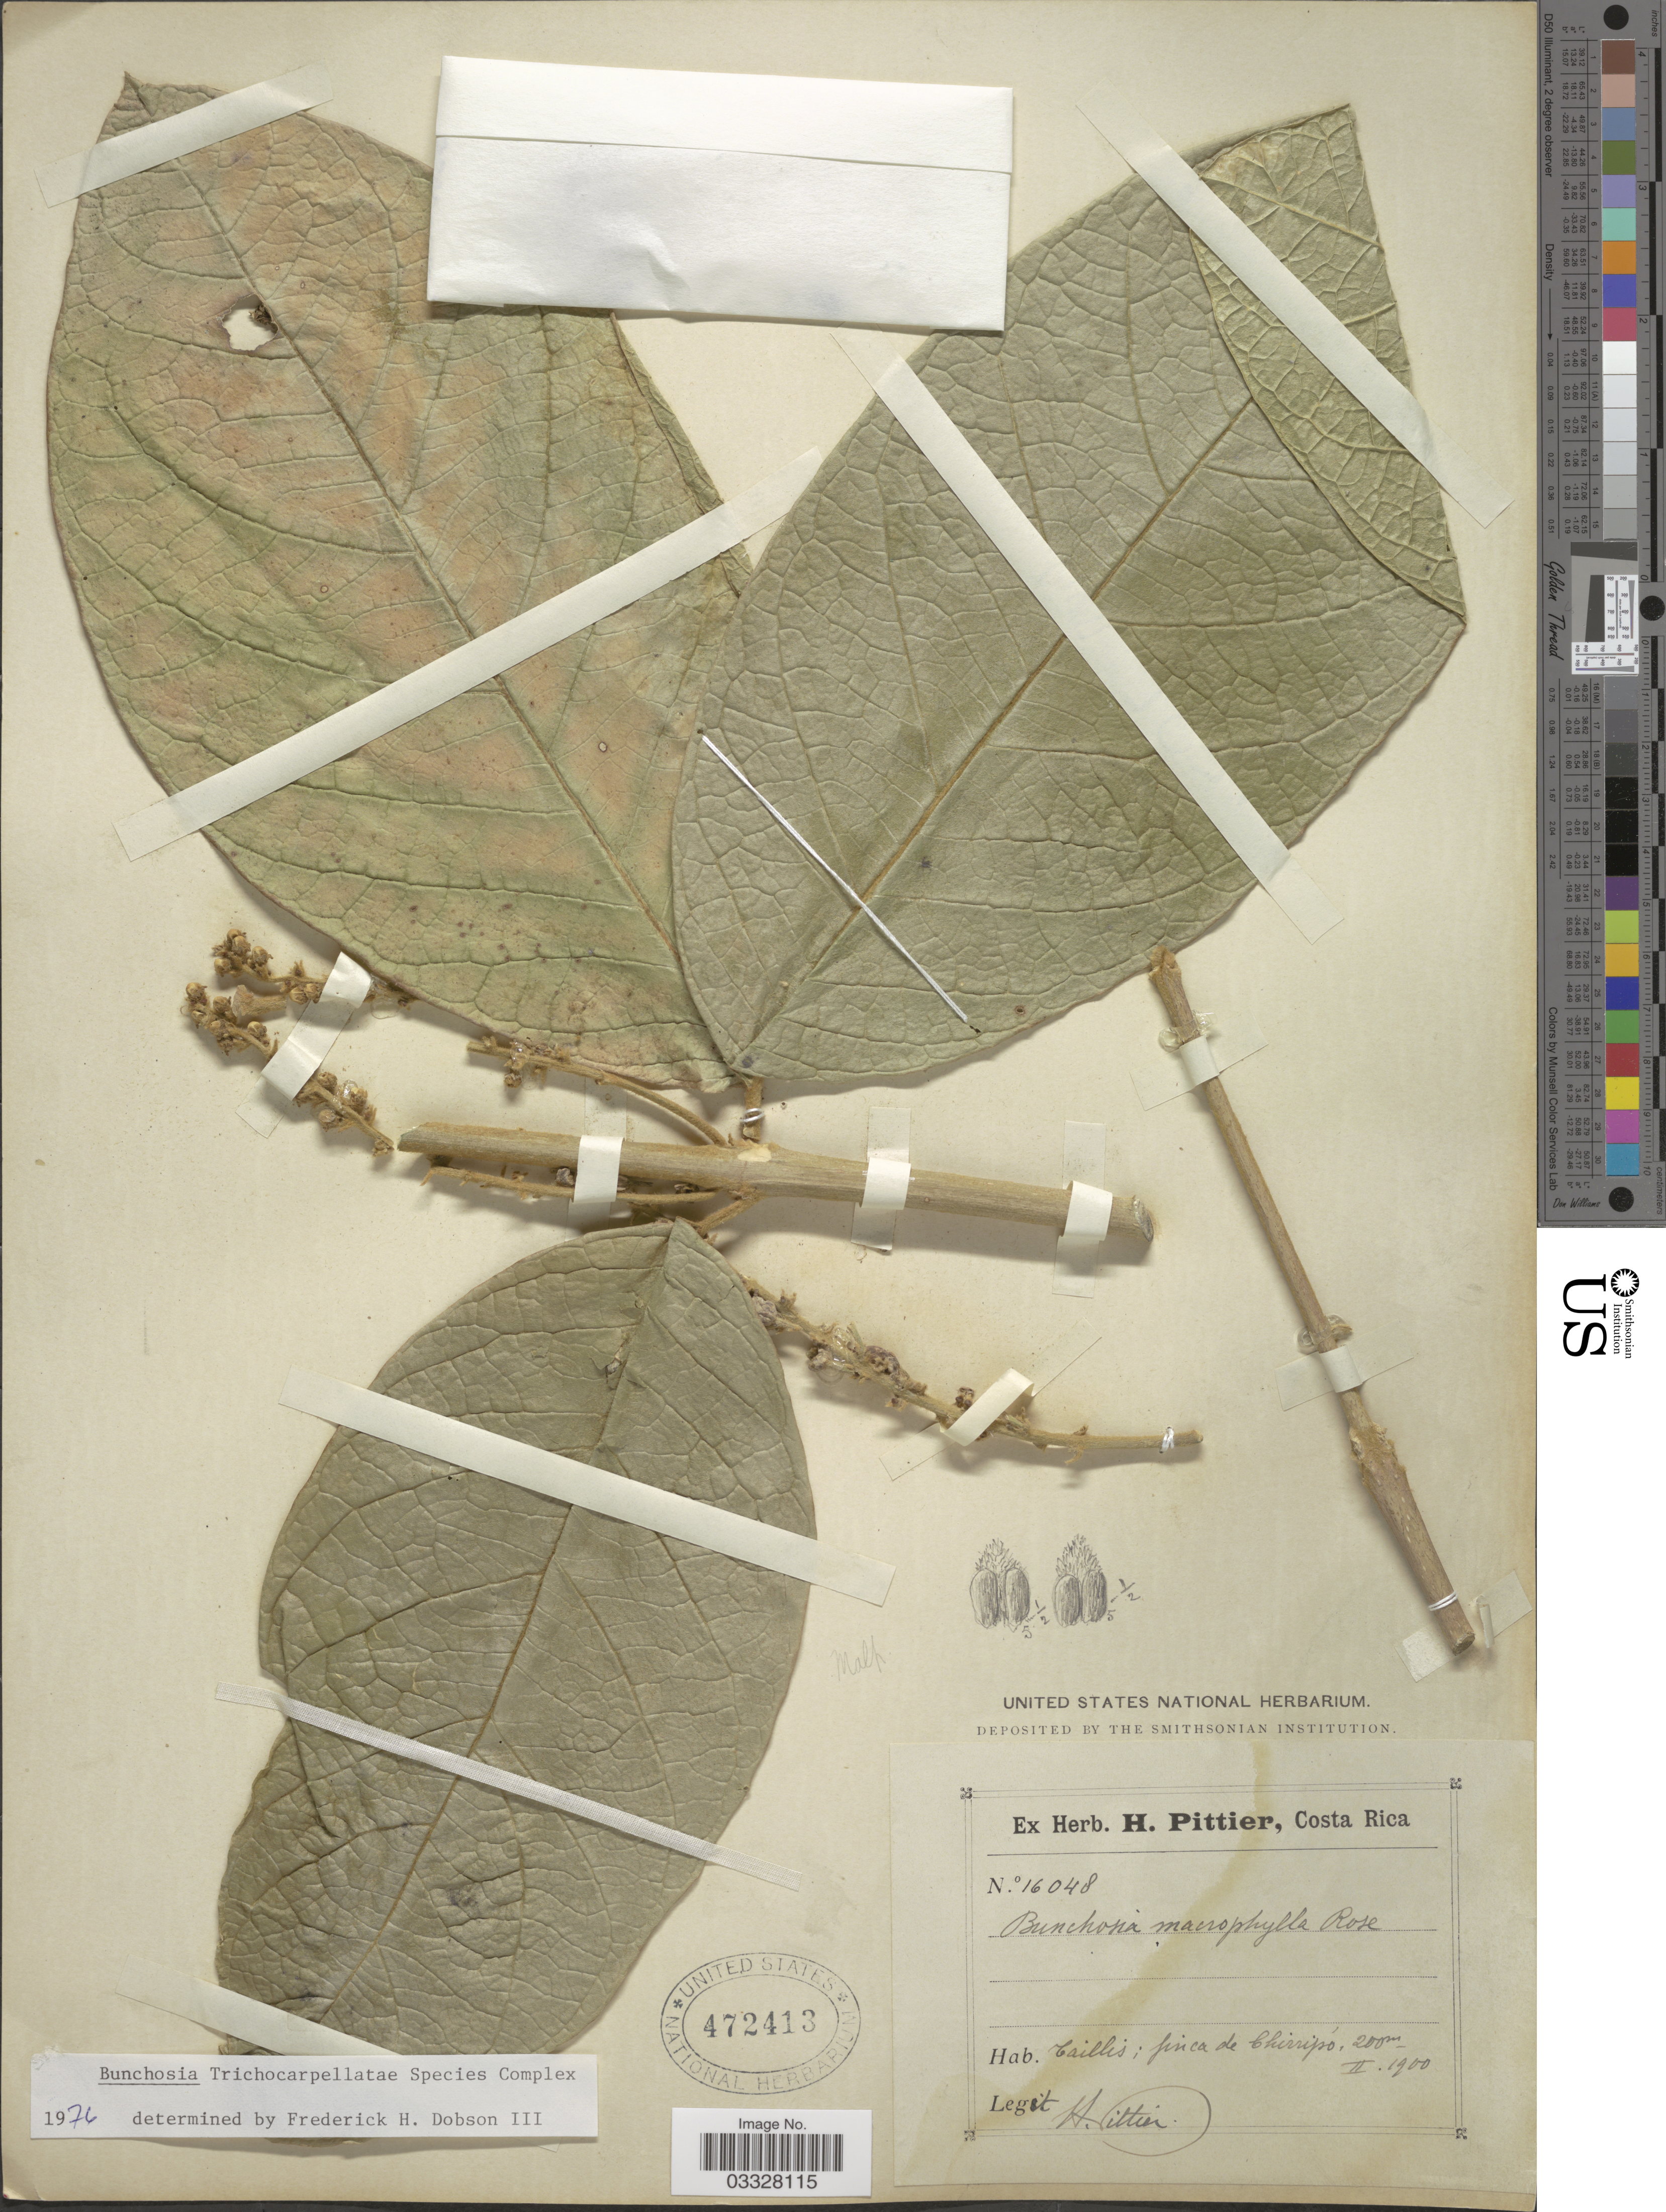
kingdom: Plantae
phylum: Tracheophyta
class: Magnoliopsida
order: Malpighiales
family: Malpighiaceae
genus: Bunchosia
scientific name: Bunchosia odorata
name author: (Jacq.) DC.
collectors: H. F. Pittier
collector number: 16048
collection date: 1900-02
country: Costa Rica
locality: Taillis; finca de Chirripó.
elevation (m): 200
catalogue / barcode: US 472413